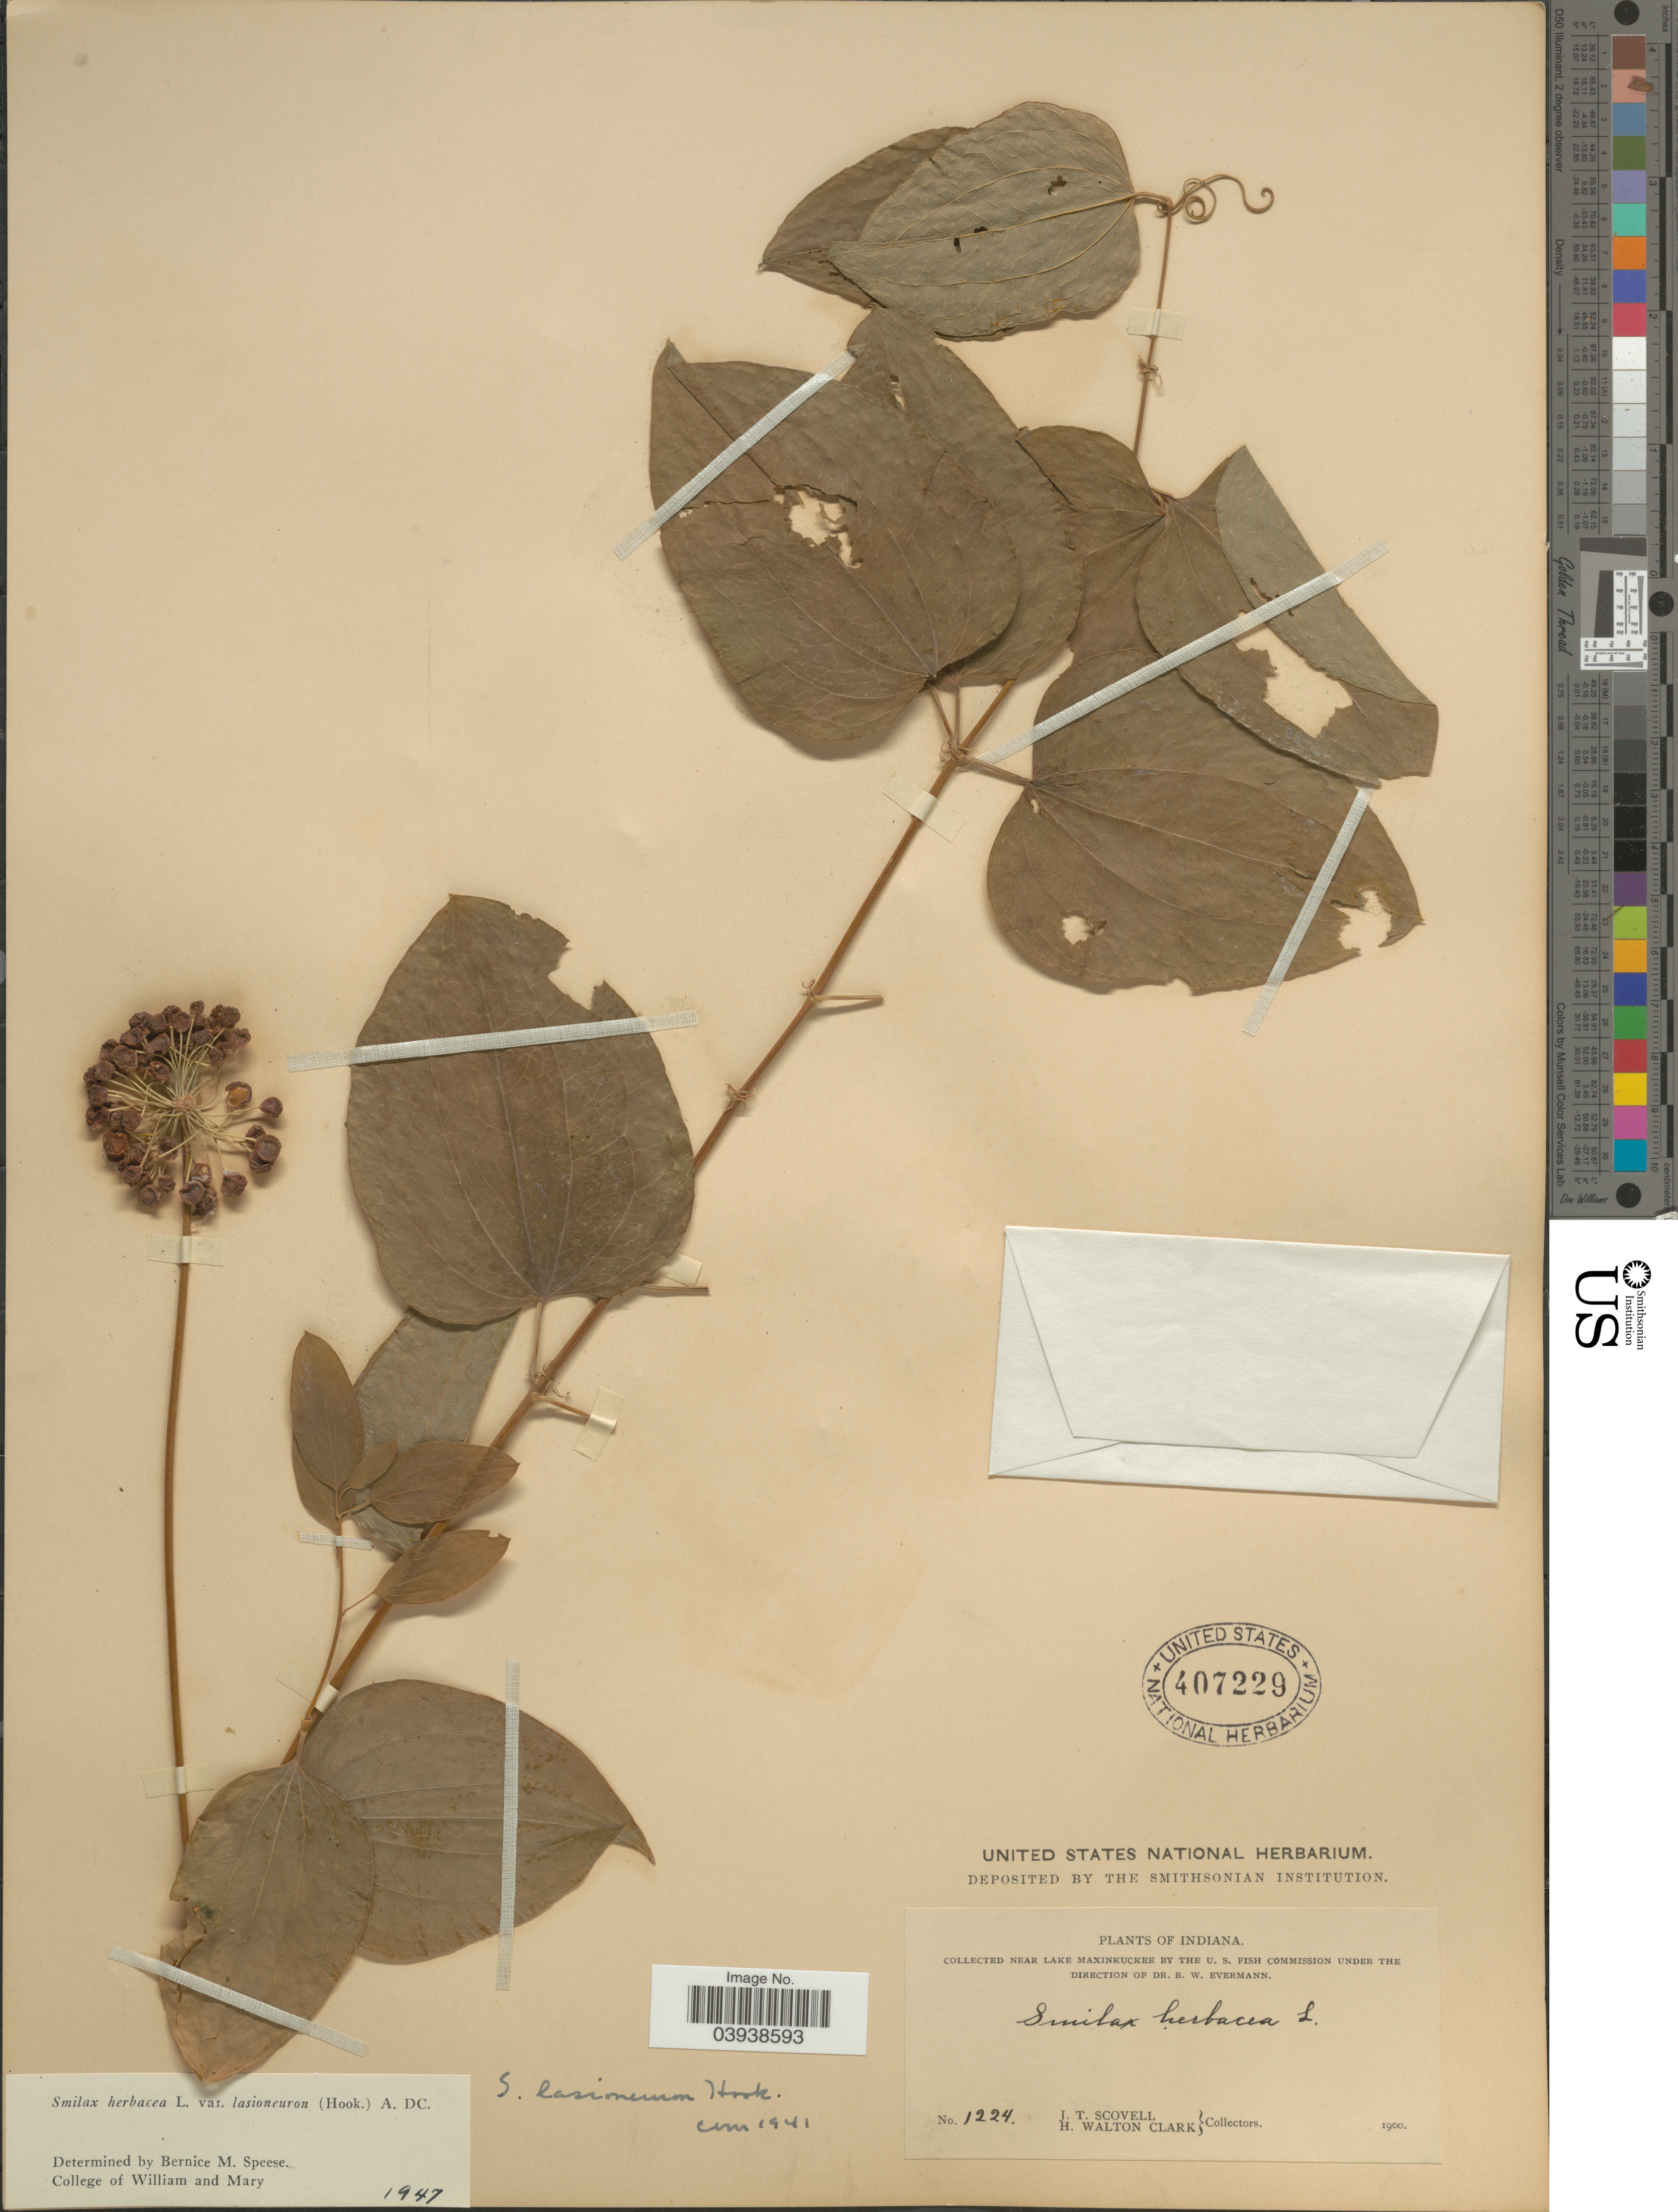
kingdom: Plantae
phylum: Tracheophyta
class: Liliopsida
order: Liliales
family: Smilacaceae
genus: Smilax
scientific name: Smilax herbacea var. lasioneuron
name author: (Hook.) A. DC.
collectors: J. T. Scovell & H. W. Clark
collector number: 1224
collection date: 1900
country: United States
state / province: Indiana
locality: Near Lake Maxinkuckee.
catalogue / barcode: US 407229